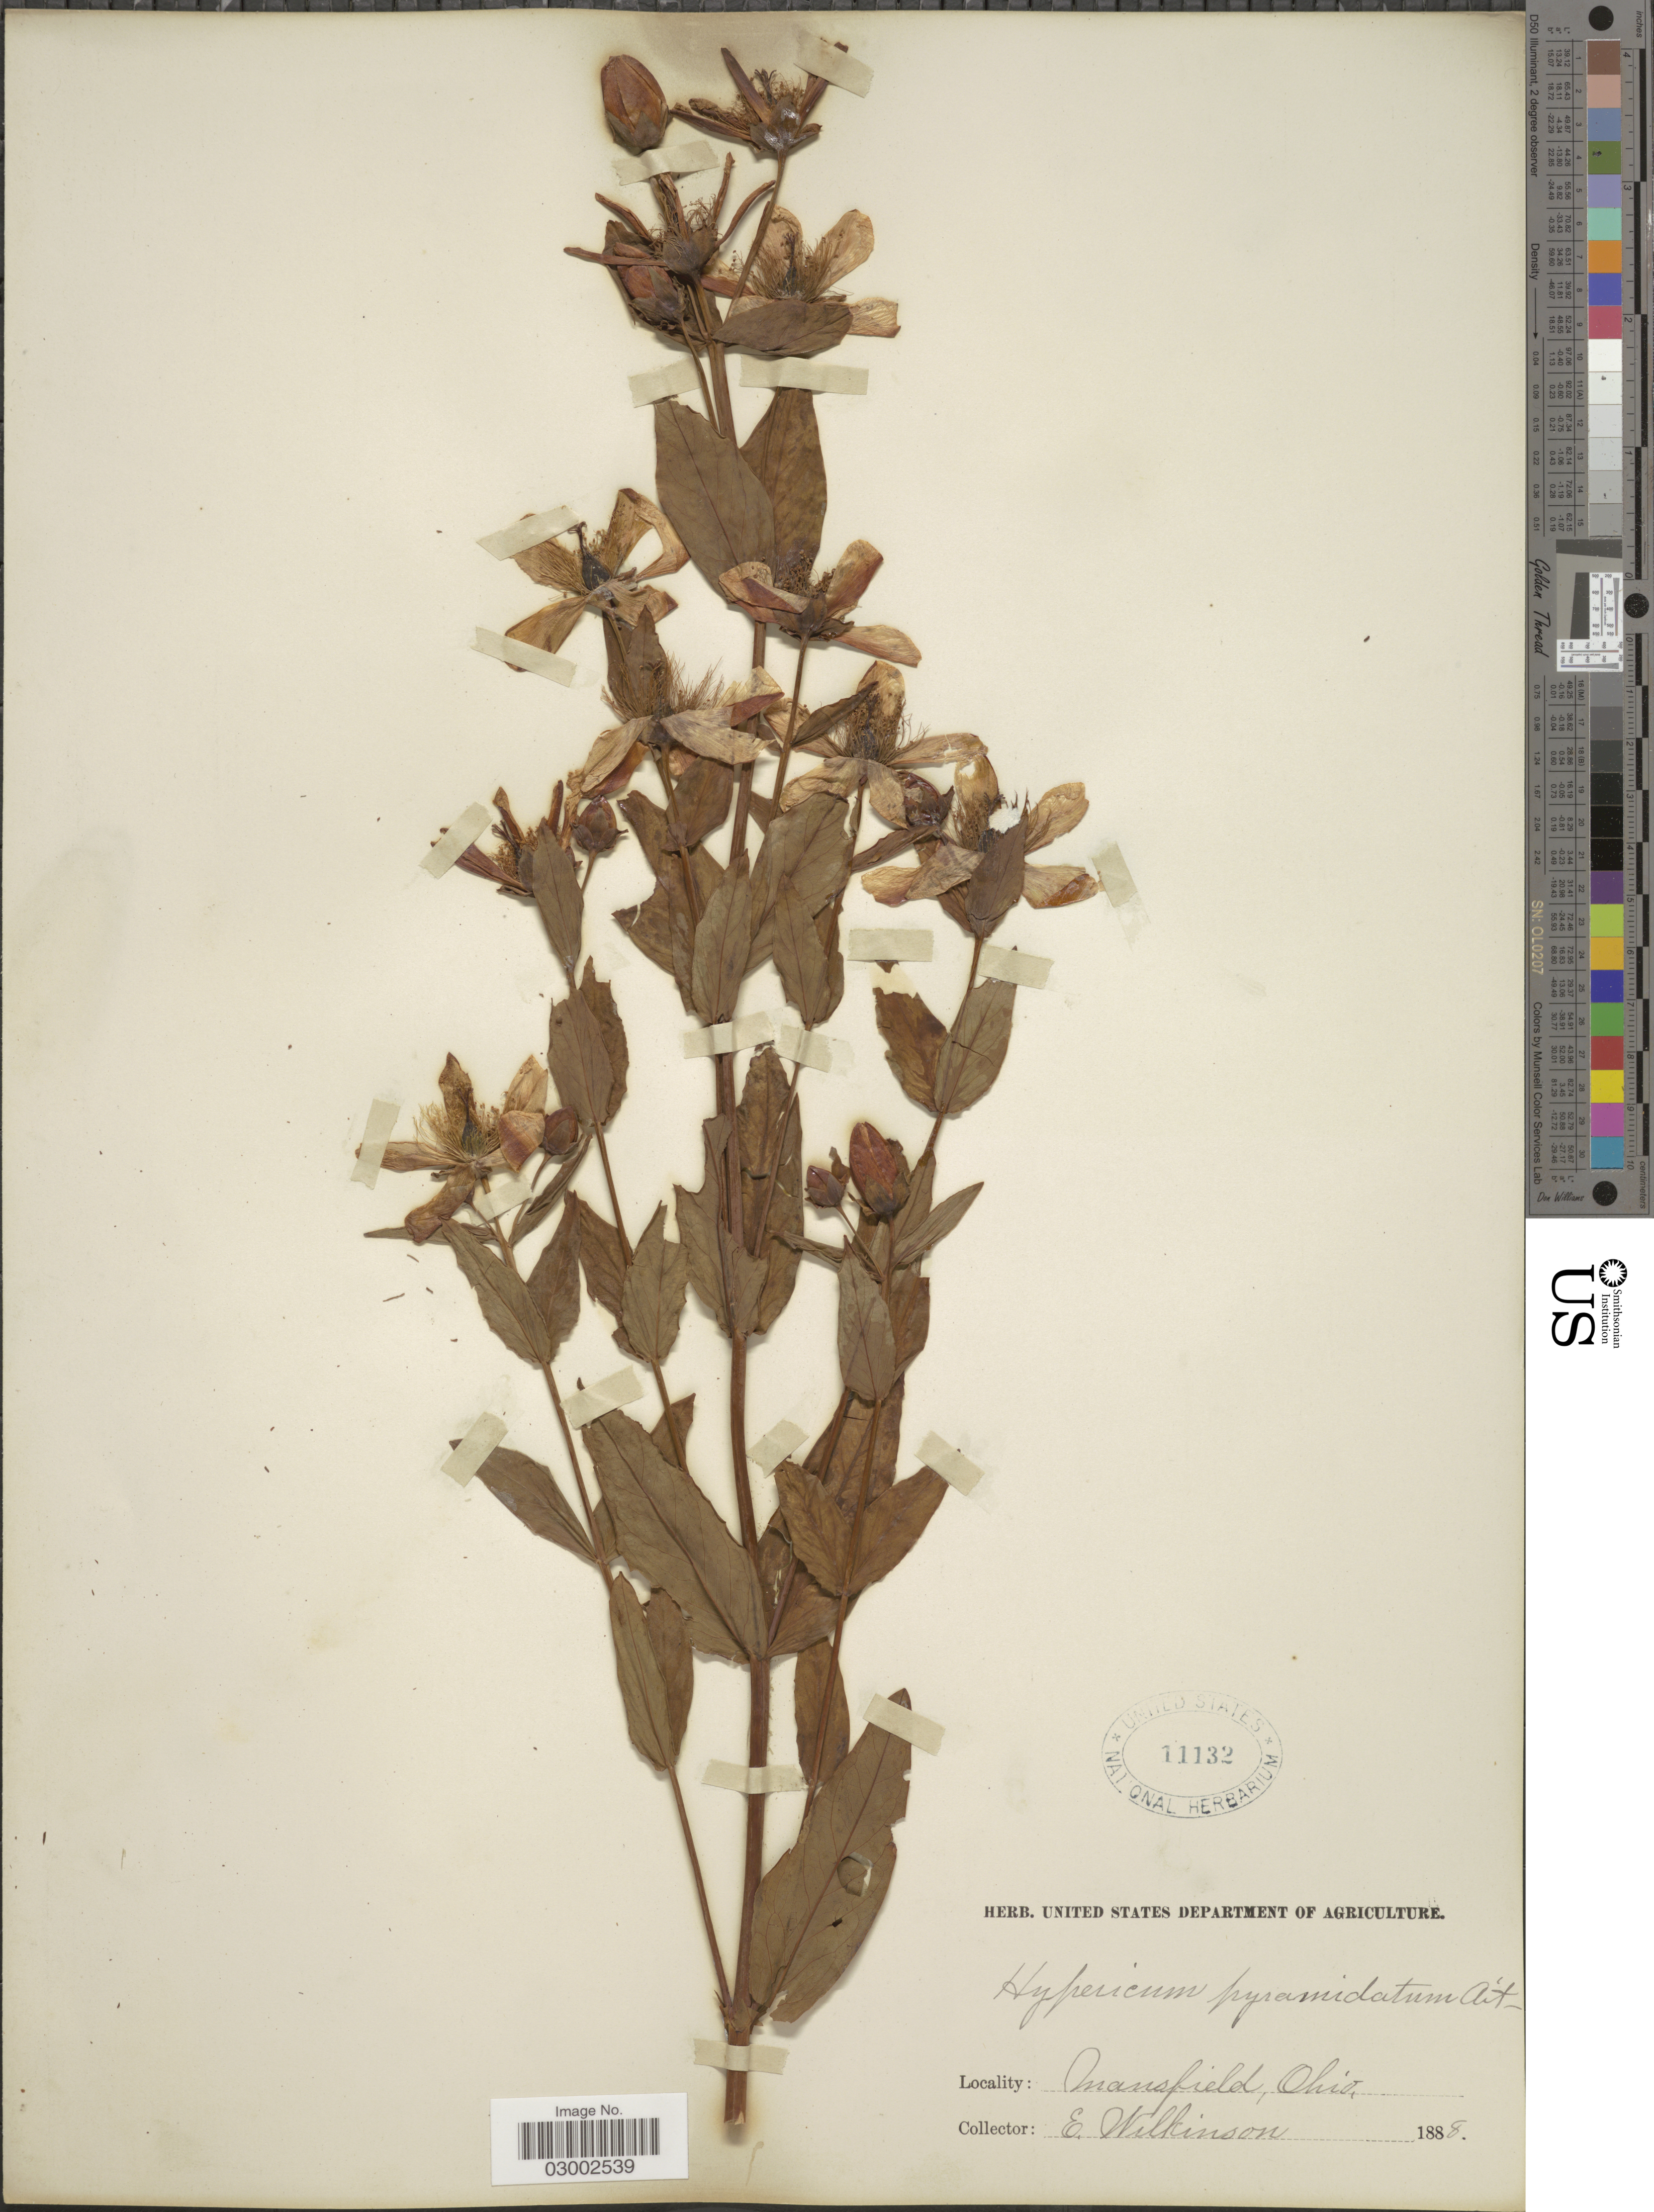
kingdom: Plantae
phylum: Tracheophyta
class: Magnoliopsida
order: Malpighiales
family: Hypericaceae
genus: Hypericum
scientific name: Hypericum ascyron subsp. pyramidatum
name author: (Aiton) N. Robson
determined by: Strong, Mark T., (BOT), Smithsonian Institution - National Museum of Natural History (UNITED STATES)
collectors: E. Wilkinson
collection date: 1888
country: United States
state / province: Ohio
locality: Mansfield.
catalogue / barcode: US 11132